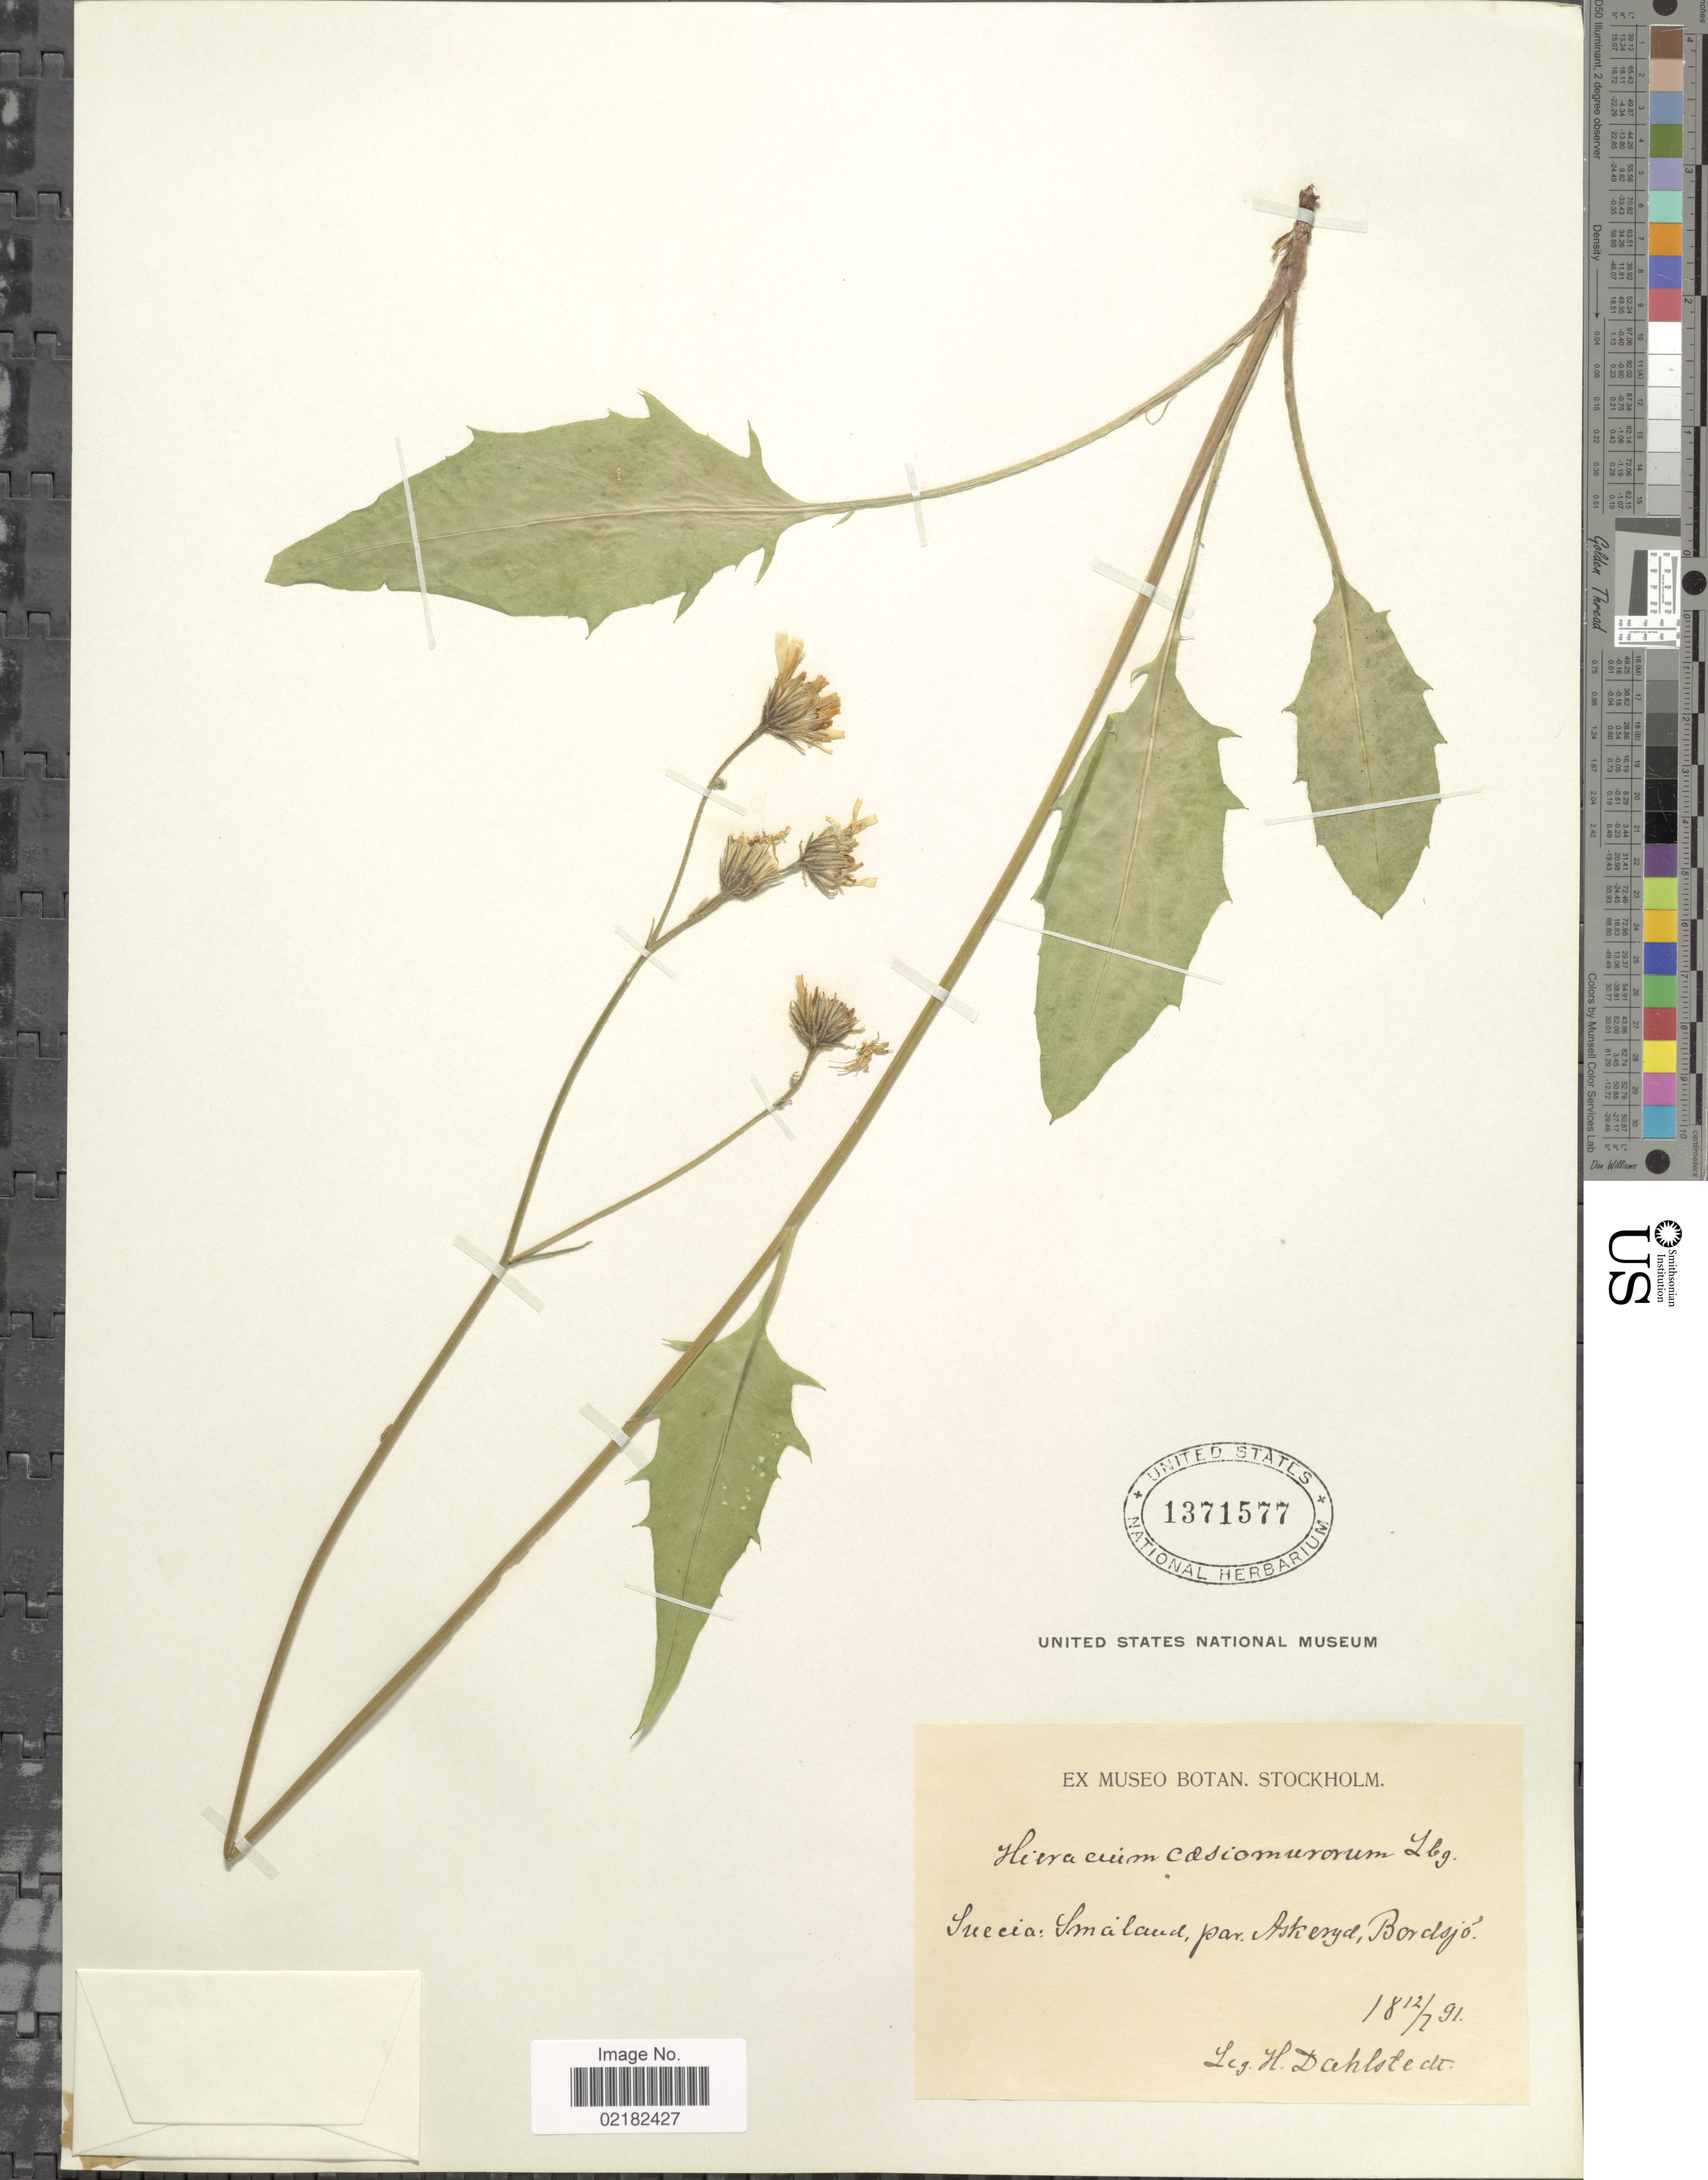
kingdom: Plantae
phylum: Tracheophyta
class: Magnoliopsida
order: Asterales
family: Asteraceae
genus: Hieracium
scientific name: Hieracium caesium subsp. caesiomurorum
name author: (Lindeb.) Zahn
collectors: H. G. Dahlstedt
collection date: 1891-07-12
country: Sweden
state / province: Jönköping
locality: Askeryd, Bordsjö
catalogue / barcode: US 1371577